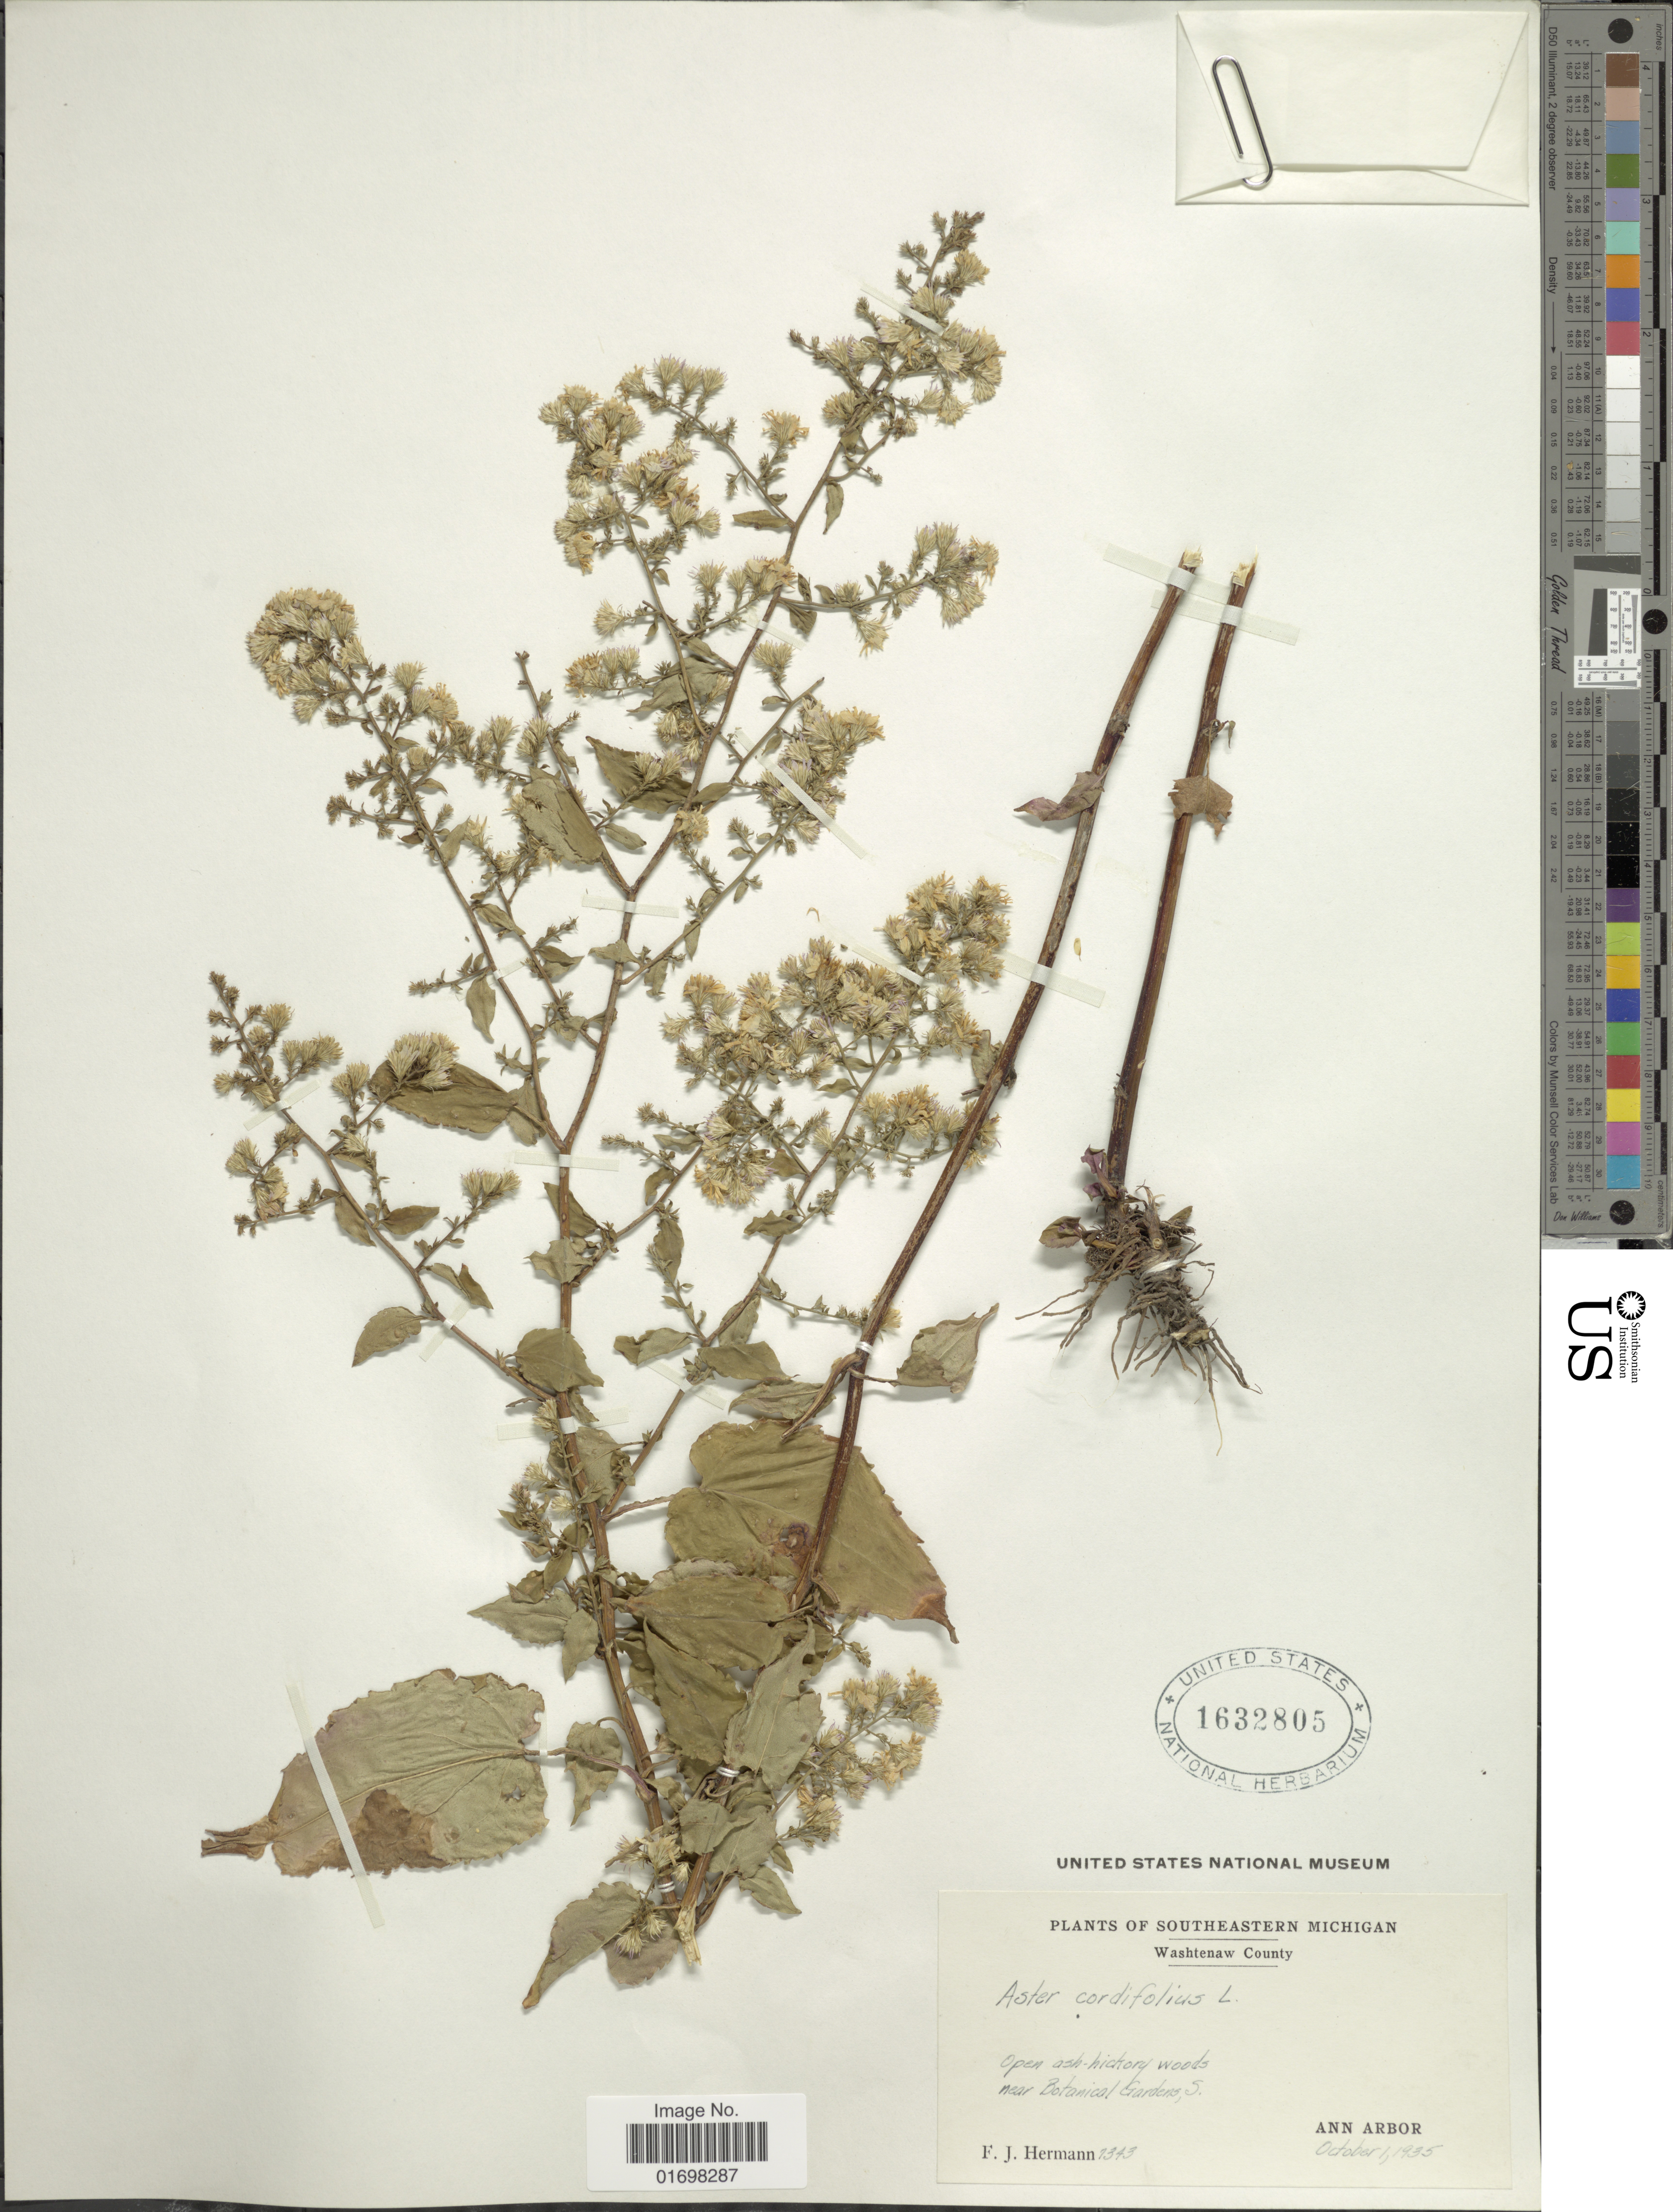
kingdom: Plantae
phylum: Tracheophyta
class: Magnoliopsida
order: Asterales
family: Asteraceae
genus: Symphyotrichum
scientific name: Symphyotrichum cordifolium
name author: (L.) G.L. Nesom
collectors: F. J. Hermann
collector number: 1343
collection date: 1935-10-01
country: United States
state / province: Michigan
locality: Southeastern Michigan. Washtenaw County. Ann Arbor, Near Botanical Gardens, S.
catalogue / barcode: US 1632805